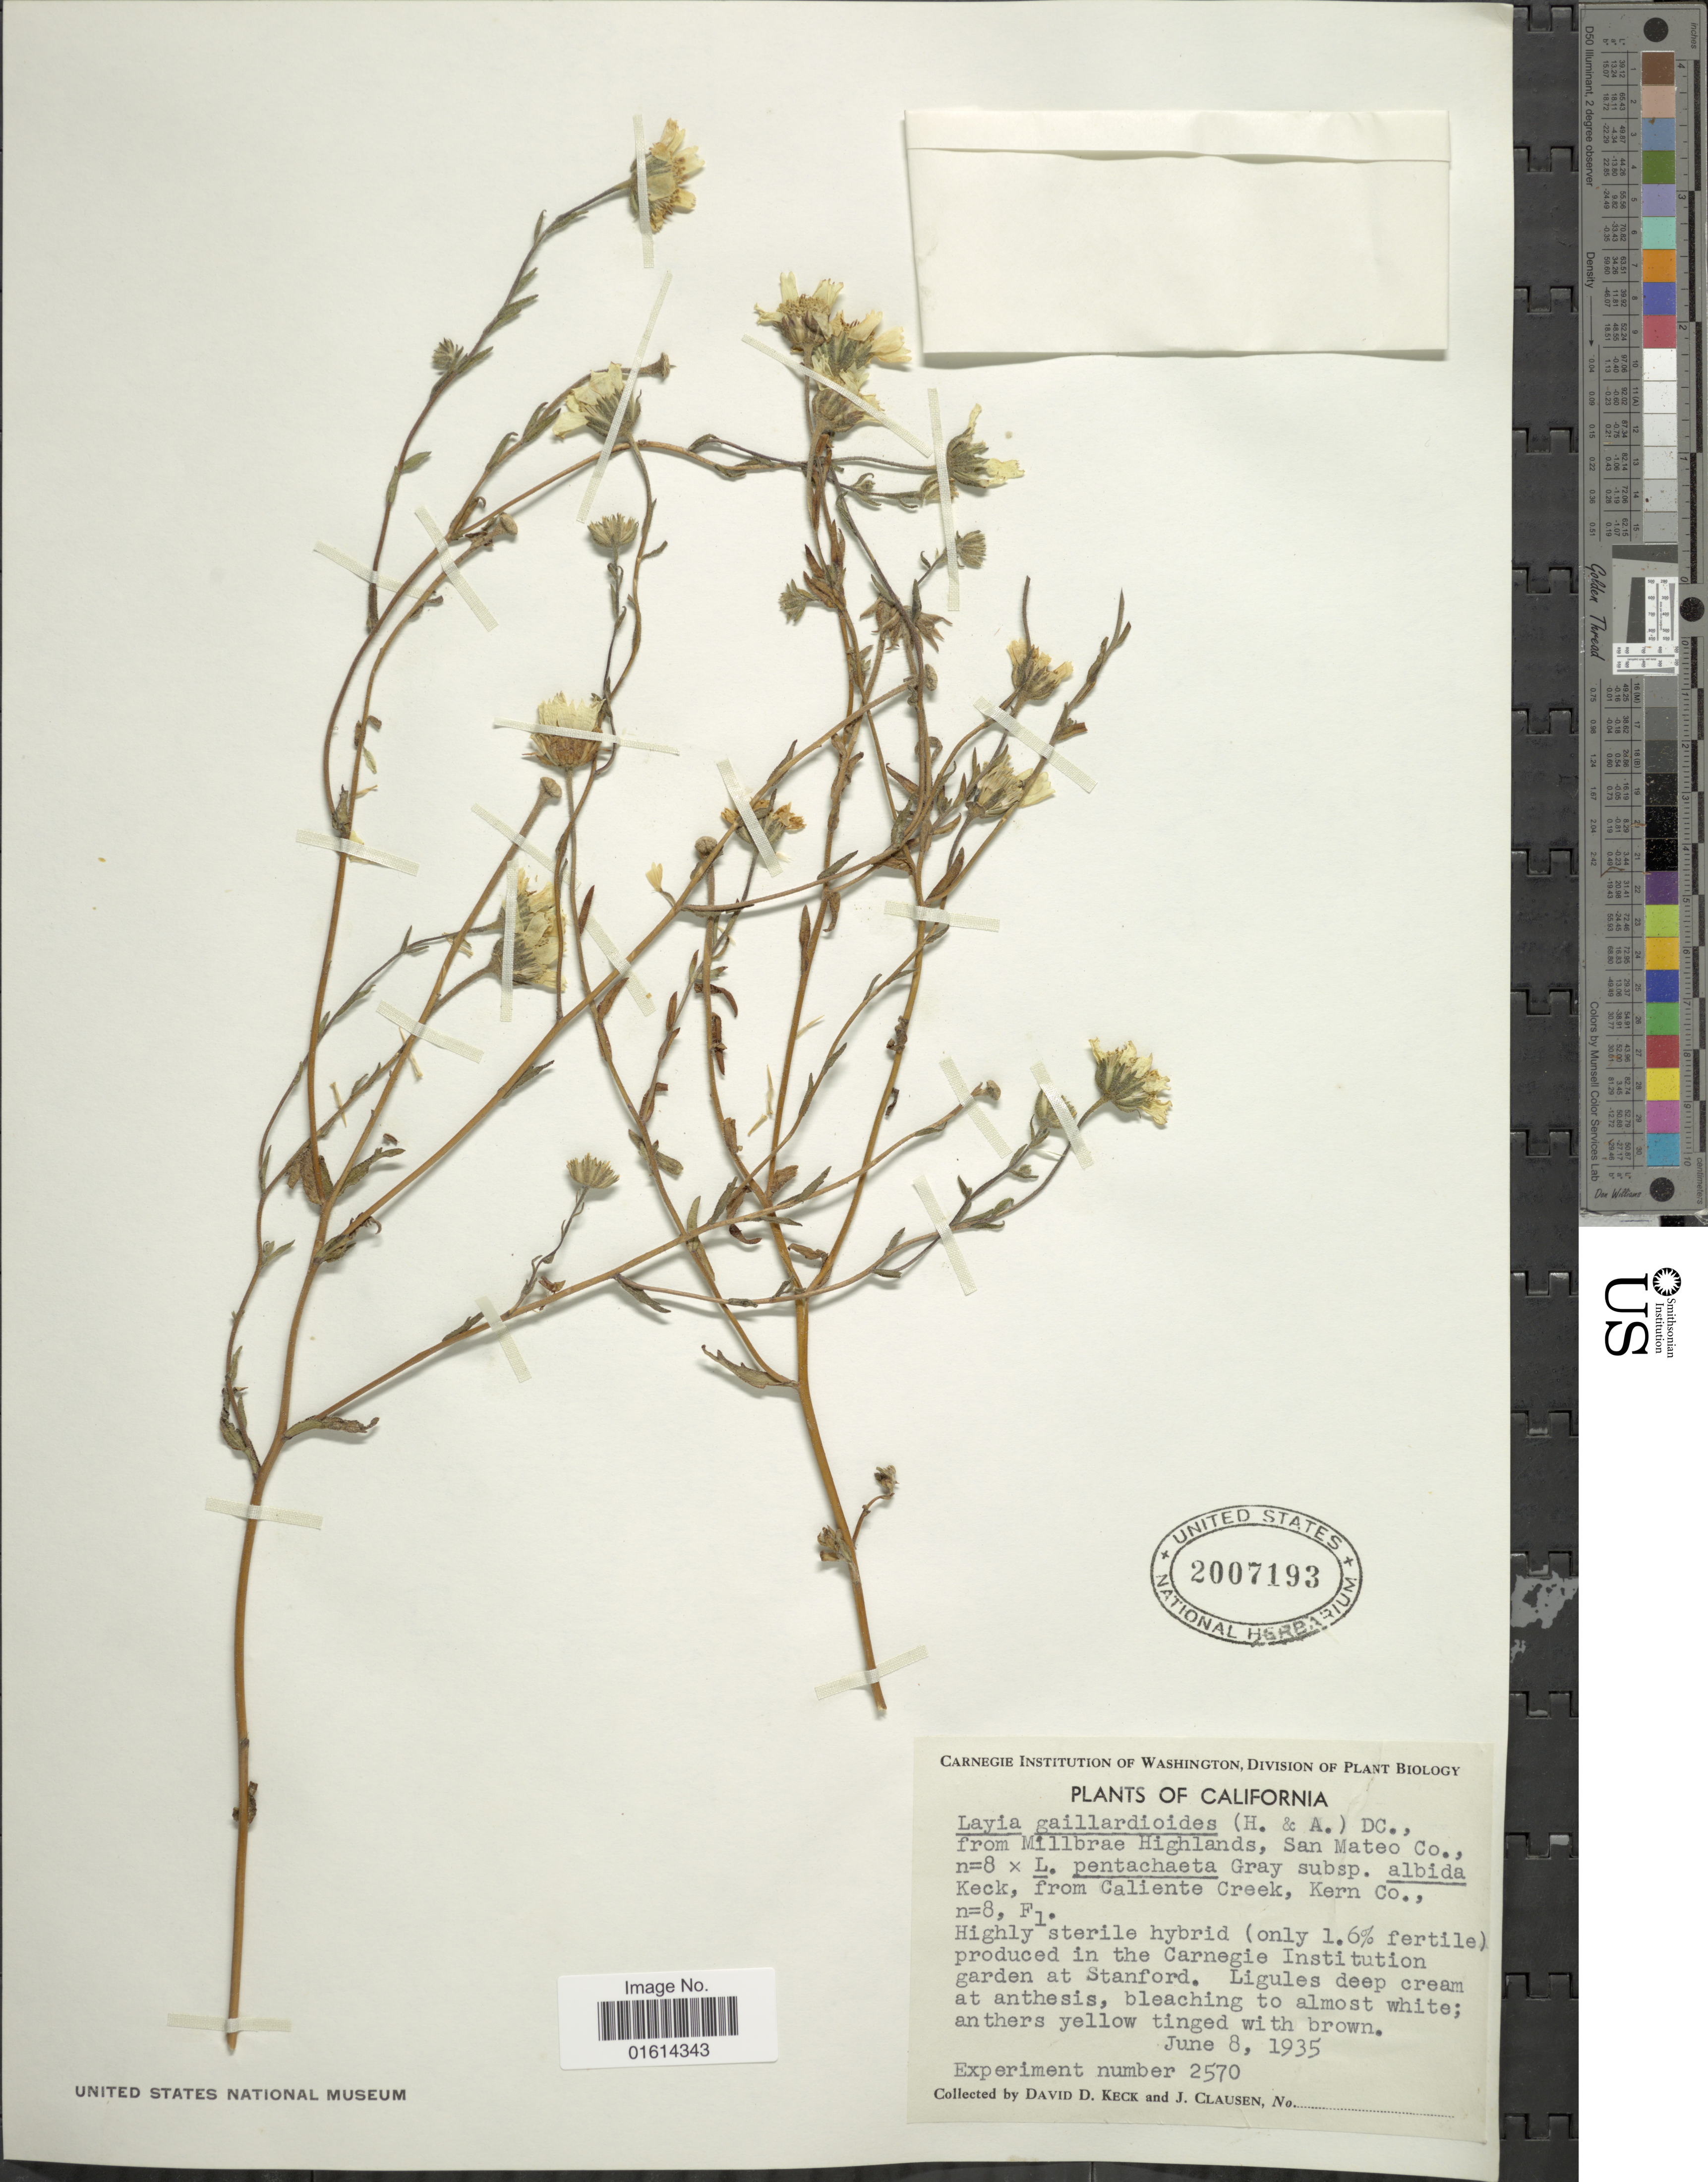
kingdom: Plantae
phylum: Tracheophyta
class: Magnoliopsida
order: Asterales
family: Asteraceae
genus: Layia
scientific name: Layia gaillardioides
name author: (Hook. & Arn.) DC.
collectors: D. D. Keck & J. Clausen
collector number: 2570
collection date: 1935-06-08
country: United States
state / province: California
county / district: Santa Clara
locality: In the Carnegie Institution garden at Stanford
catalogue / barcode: US 2007193